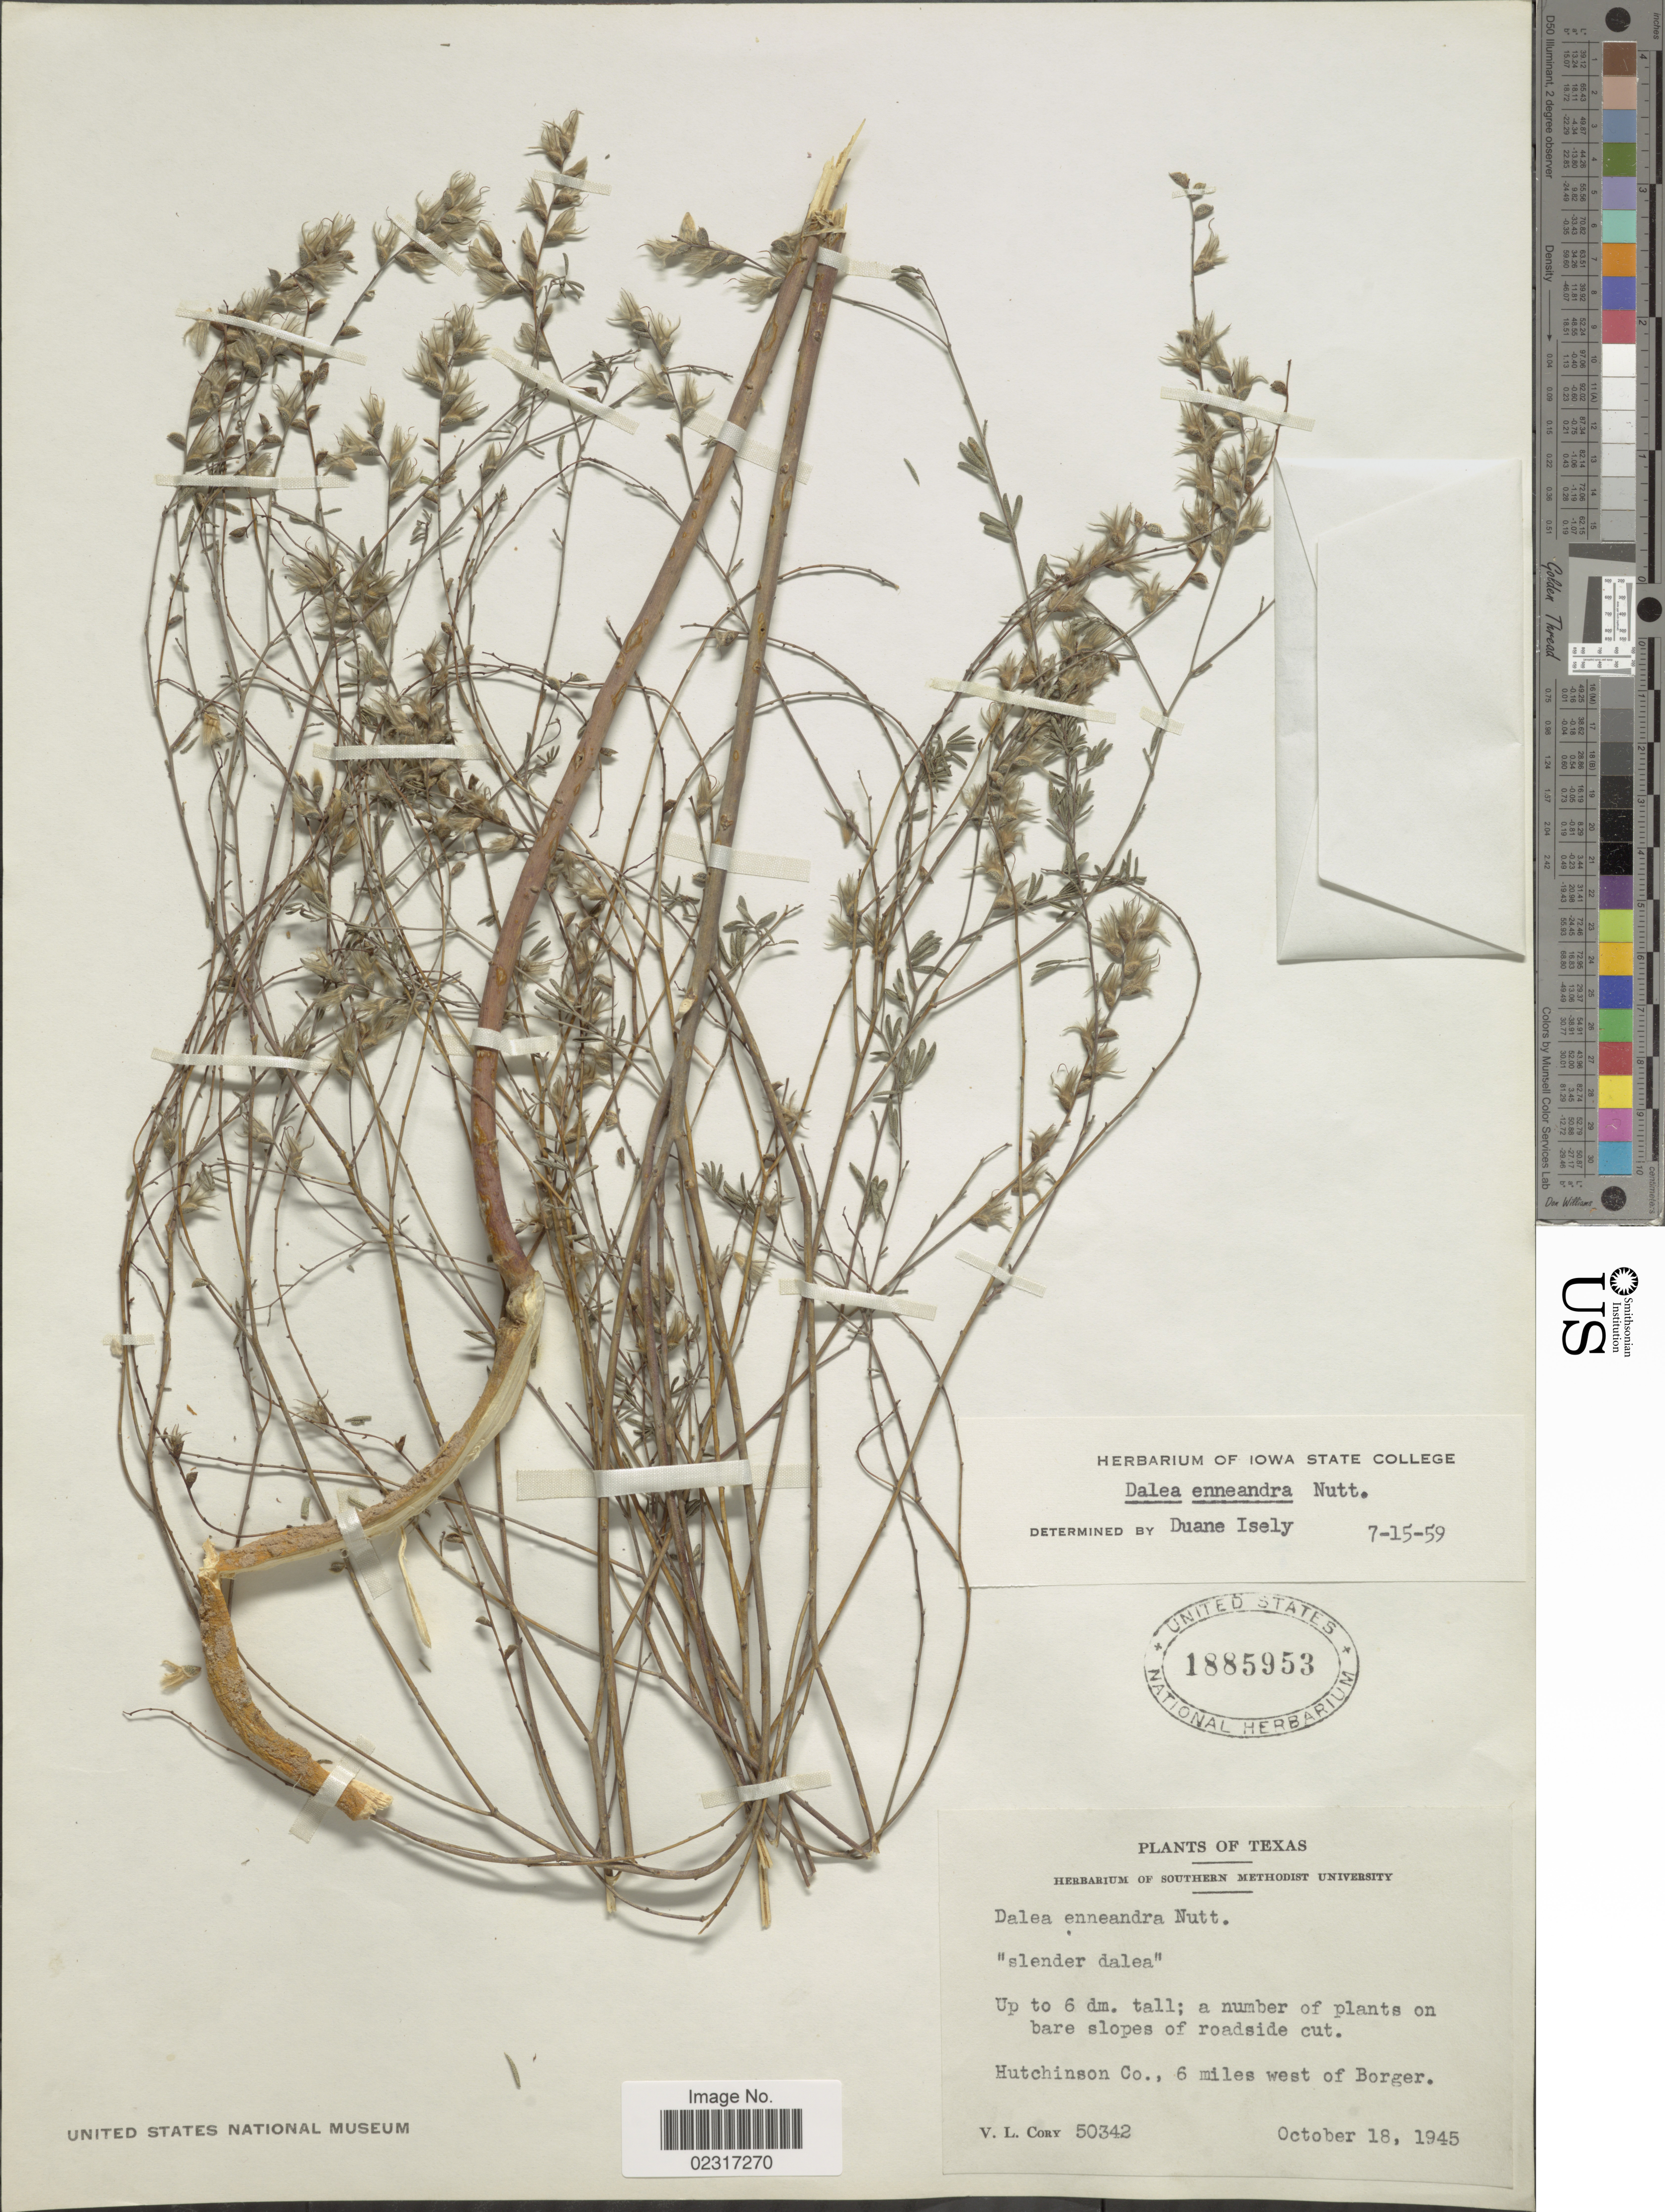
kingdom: Plantae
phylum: Tracheophyta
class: Magnoliopsida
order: Fabales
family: Fabaceae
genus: Dalea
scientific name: Dalea enneandra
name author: Nutt.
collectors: V. Cory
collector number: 50342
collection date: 1945-10-18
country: United States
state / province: Texas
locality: Huntchinson Co., 6 miles west of Borger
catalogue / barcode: US 1885953